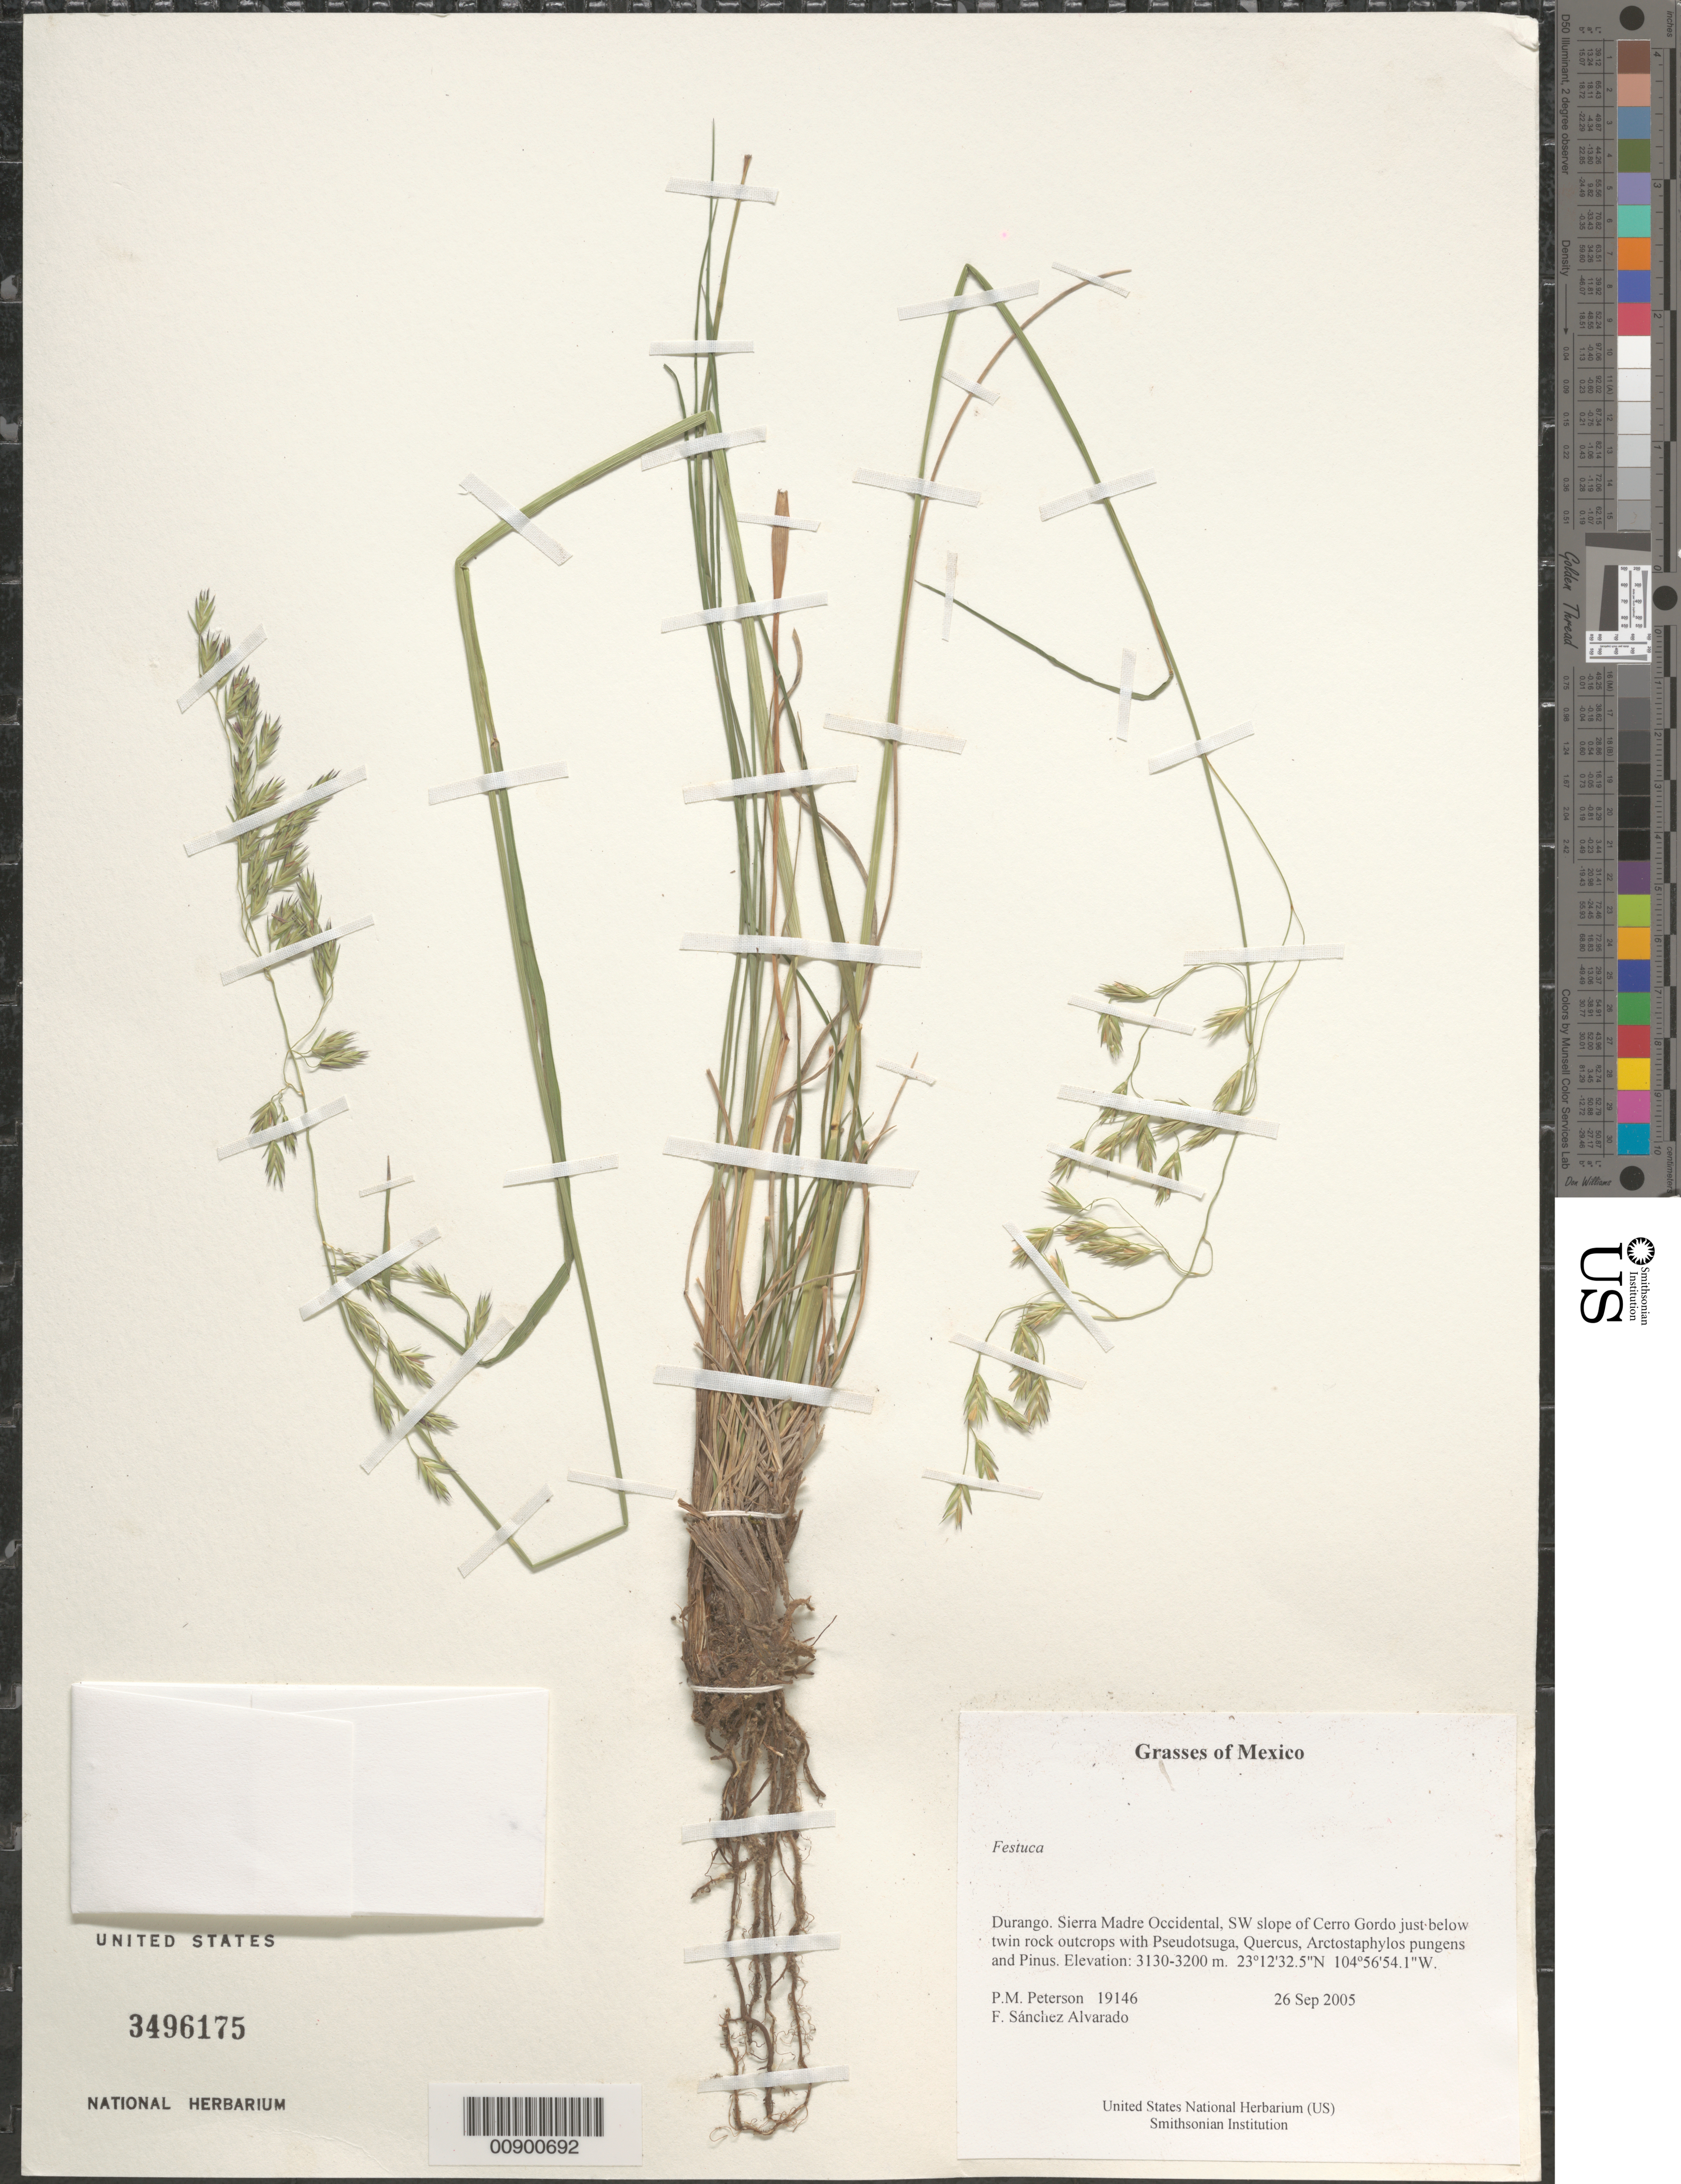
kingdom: Plantae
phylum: Tracheophyta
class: Liliopsida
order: Poales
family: Poaceae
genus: Festuca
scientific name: Festuca sp.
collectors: P. M. Peterson & F. Sánchez Alvarado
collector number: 19146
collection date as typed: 26 Sep 2005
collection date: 2005-09-26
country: Mexico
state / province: Durango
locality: Sierra Madre Occidental, SW slope of Cerro Gordo just below twin rock outcrops with Pseudotsuga, Quercus, Arctostaphylos pungens and Pinus.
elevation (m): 3130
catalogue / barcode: US 3496175